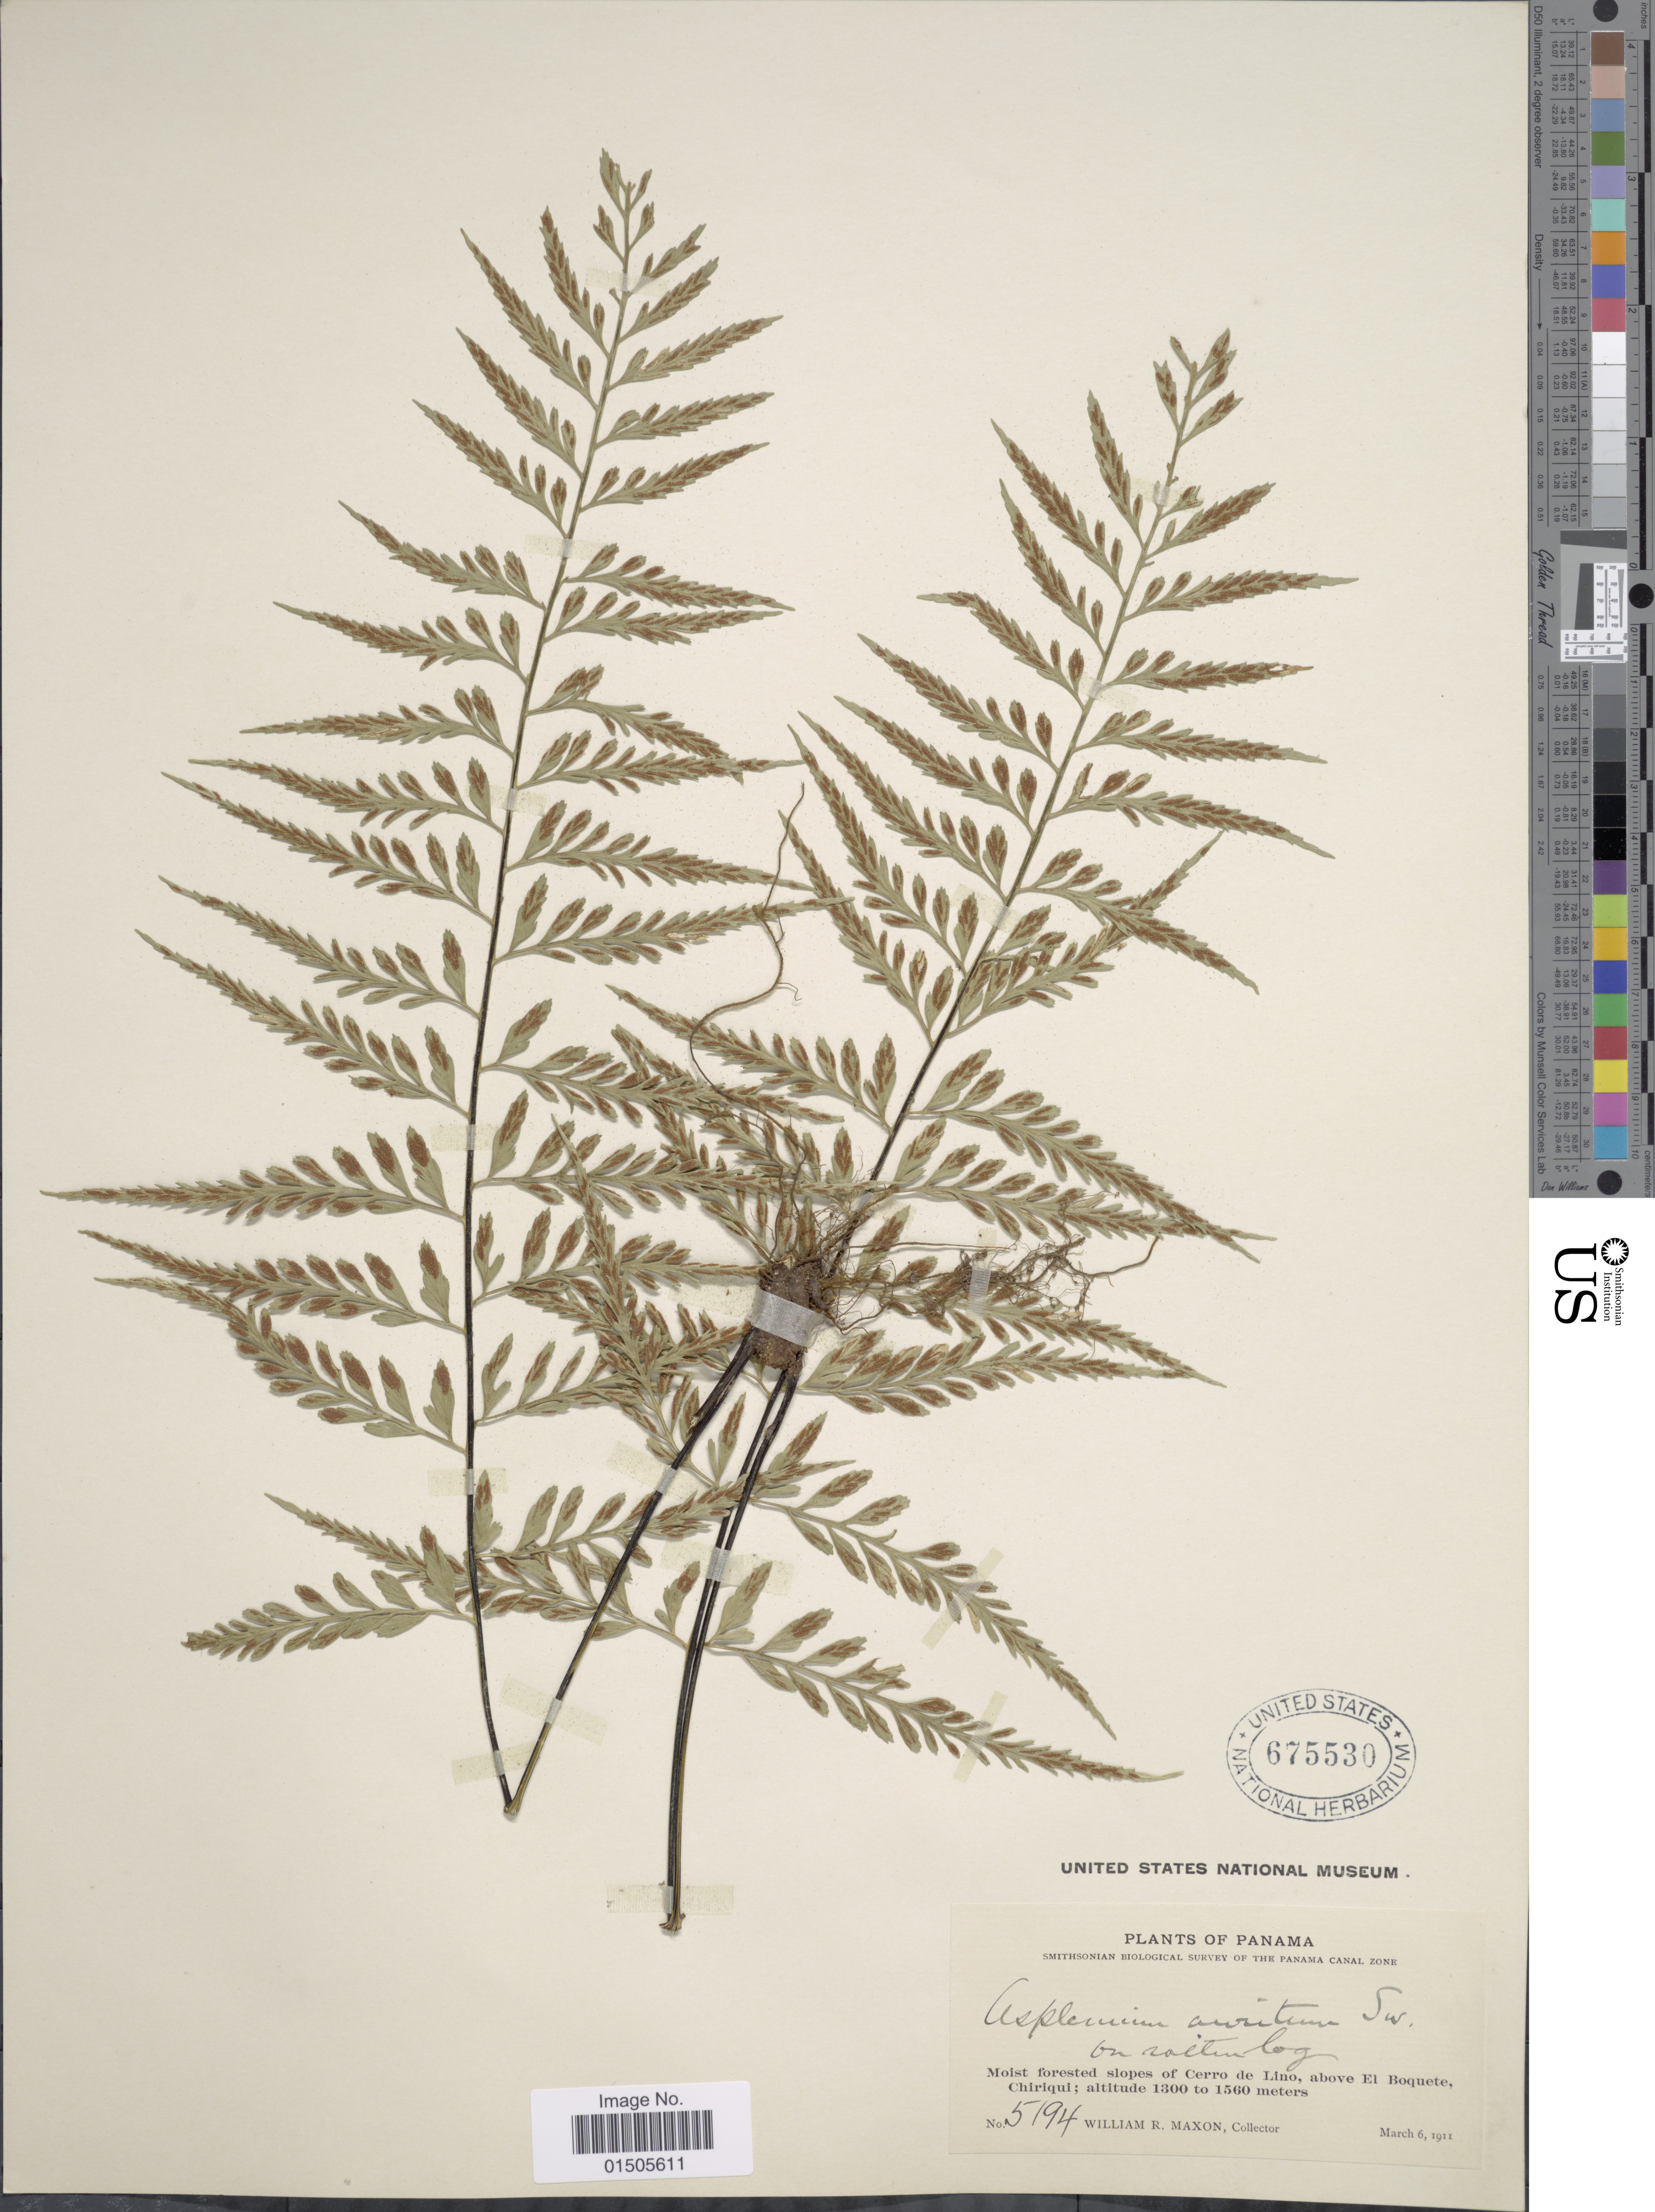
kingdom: Plantae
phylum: Tracheophyta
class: Polypodiopsida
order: Polypodiales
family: Aspleniaceae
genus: Asplenium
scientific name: Asplenium auritum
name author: Sw.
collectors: W. R. Maxon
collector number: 5194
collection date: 1911-03-06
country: Panama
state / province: Chiriqui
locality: Moist forested slopes of Cerro de Lino, Above El Boquete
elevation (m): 1300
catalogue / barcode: US 675530